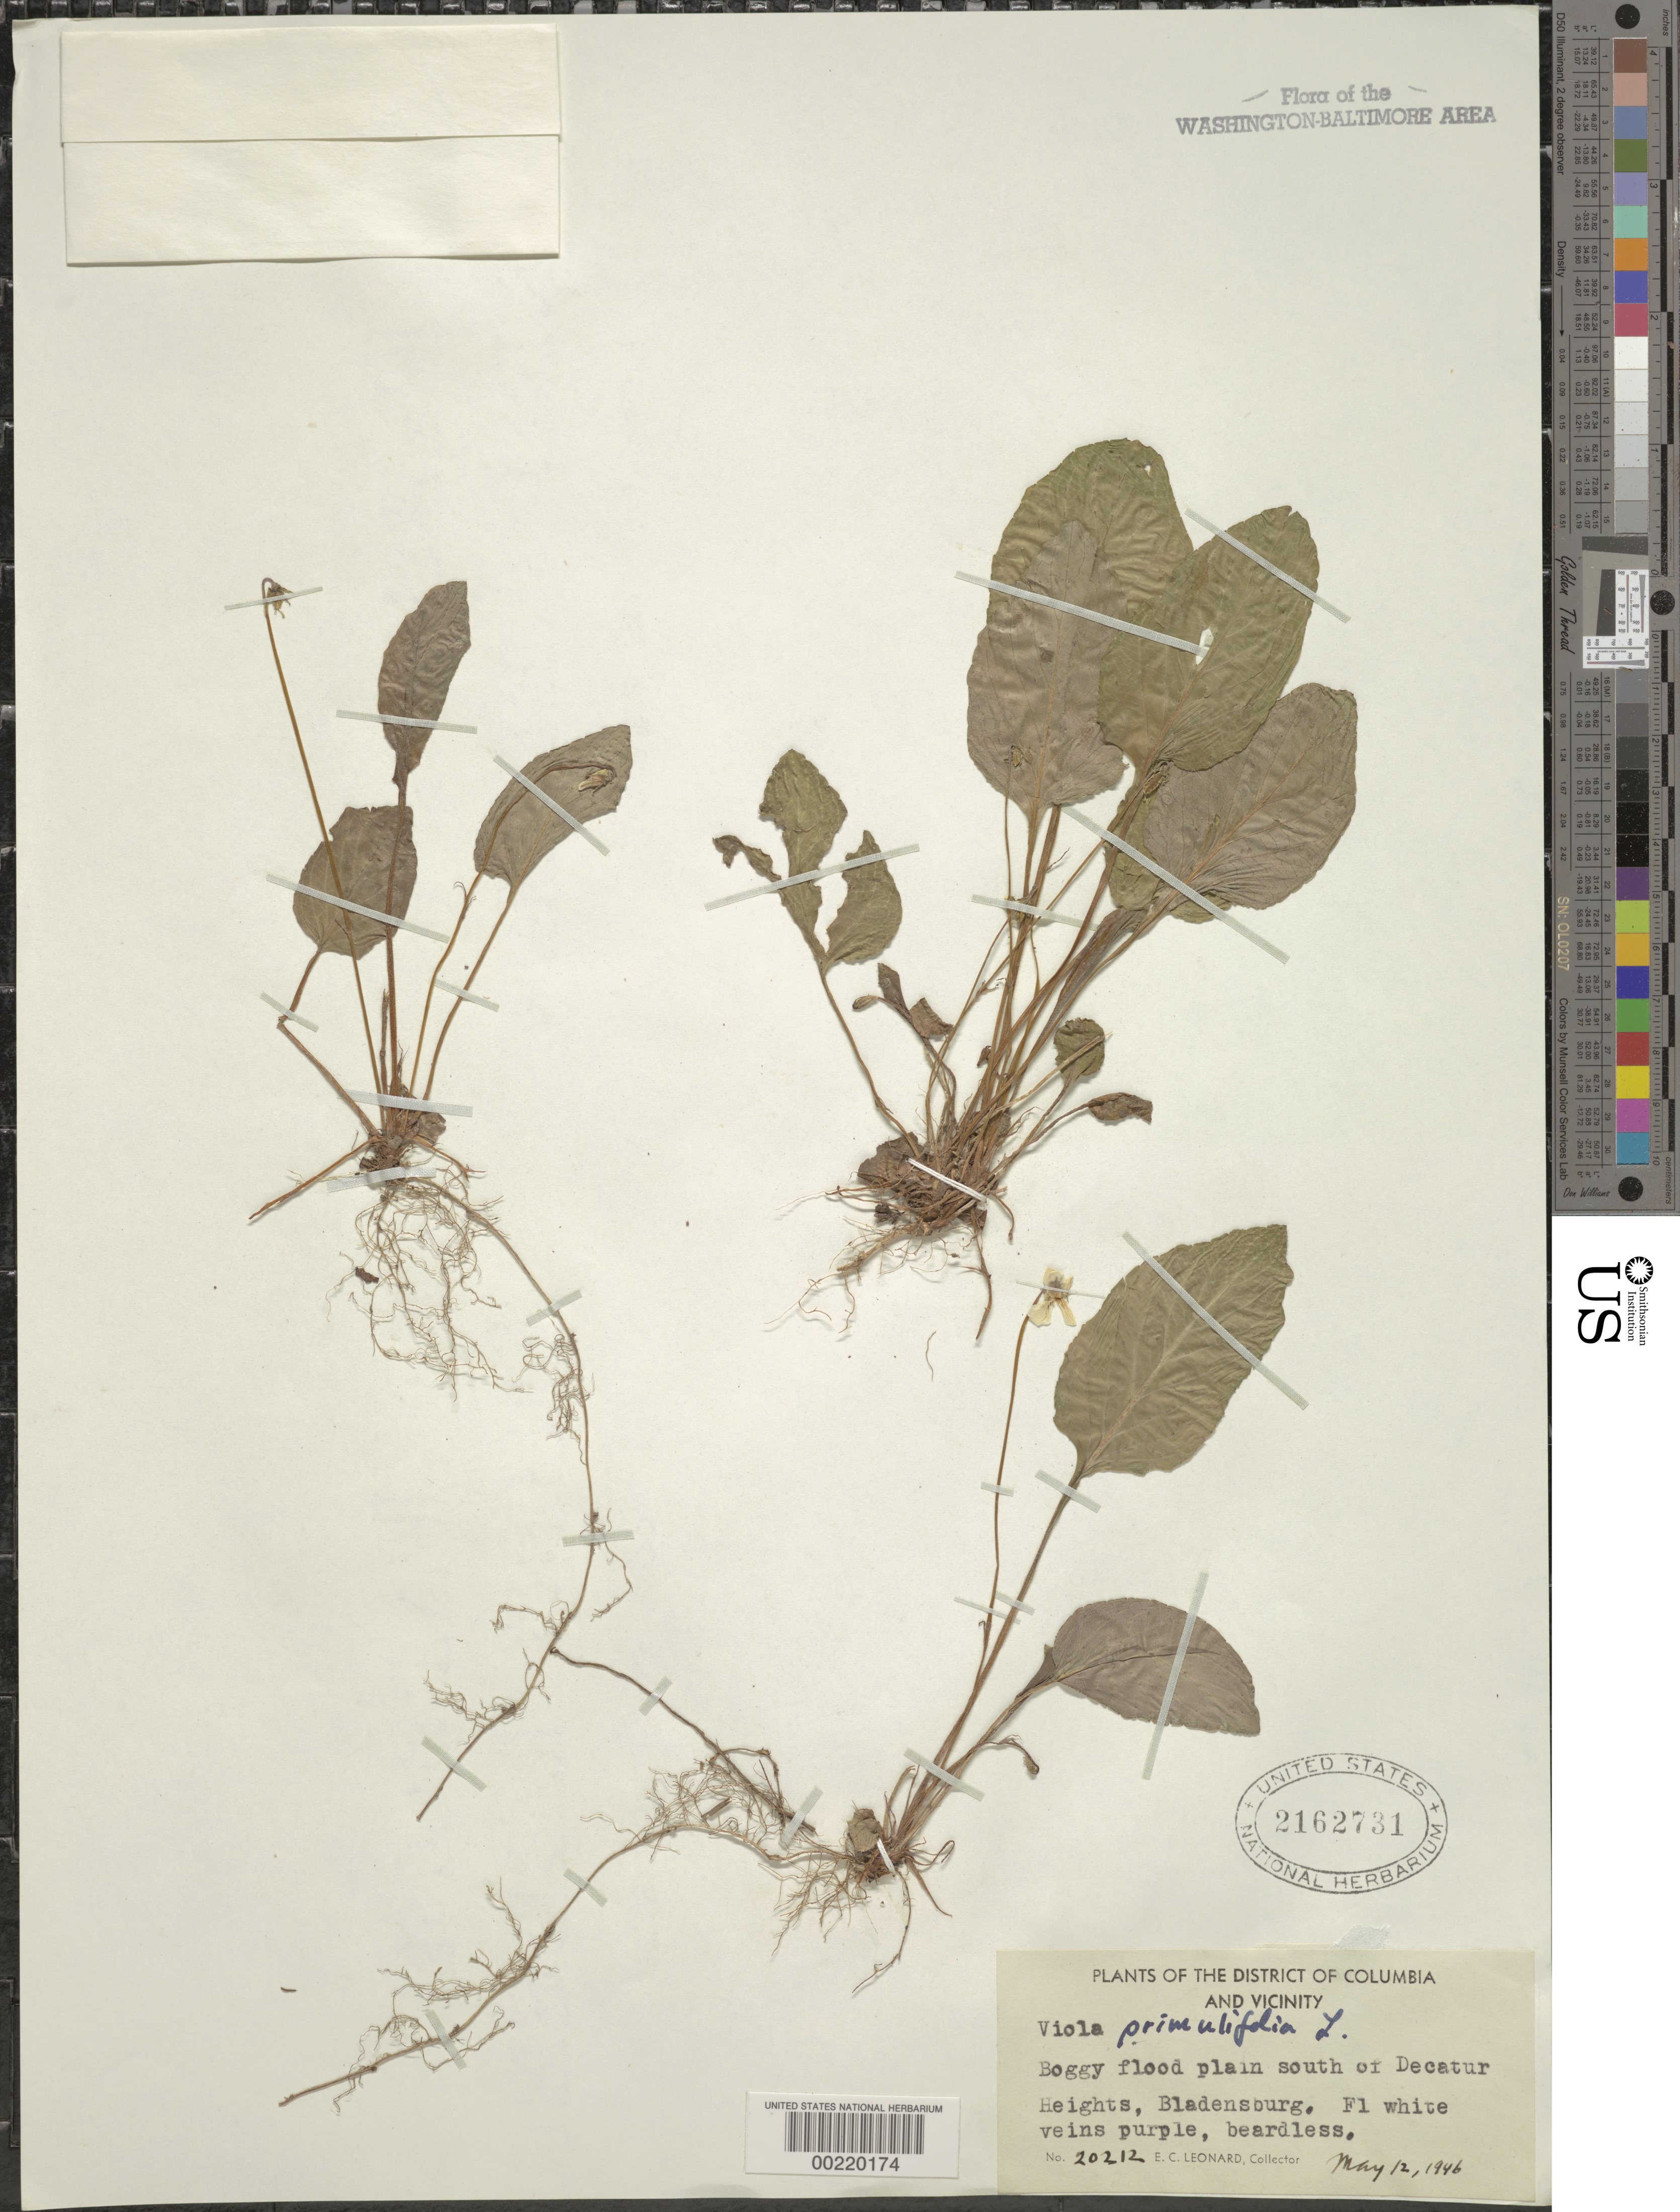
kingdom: Plantae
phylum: Tracheophyta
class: Magnoliopsida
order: Malpighiales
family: Violaceae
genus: Viola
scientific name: Viola primulifolia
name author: L.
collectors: E. C. Leonard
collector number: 20212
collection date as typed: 12 May 1946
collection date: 1946-05-12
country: United States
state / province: Maryland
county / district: Prince George's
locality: South of Decatur Heights, Bladensburg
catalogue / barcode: US 2162731